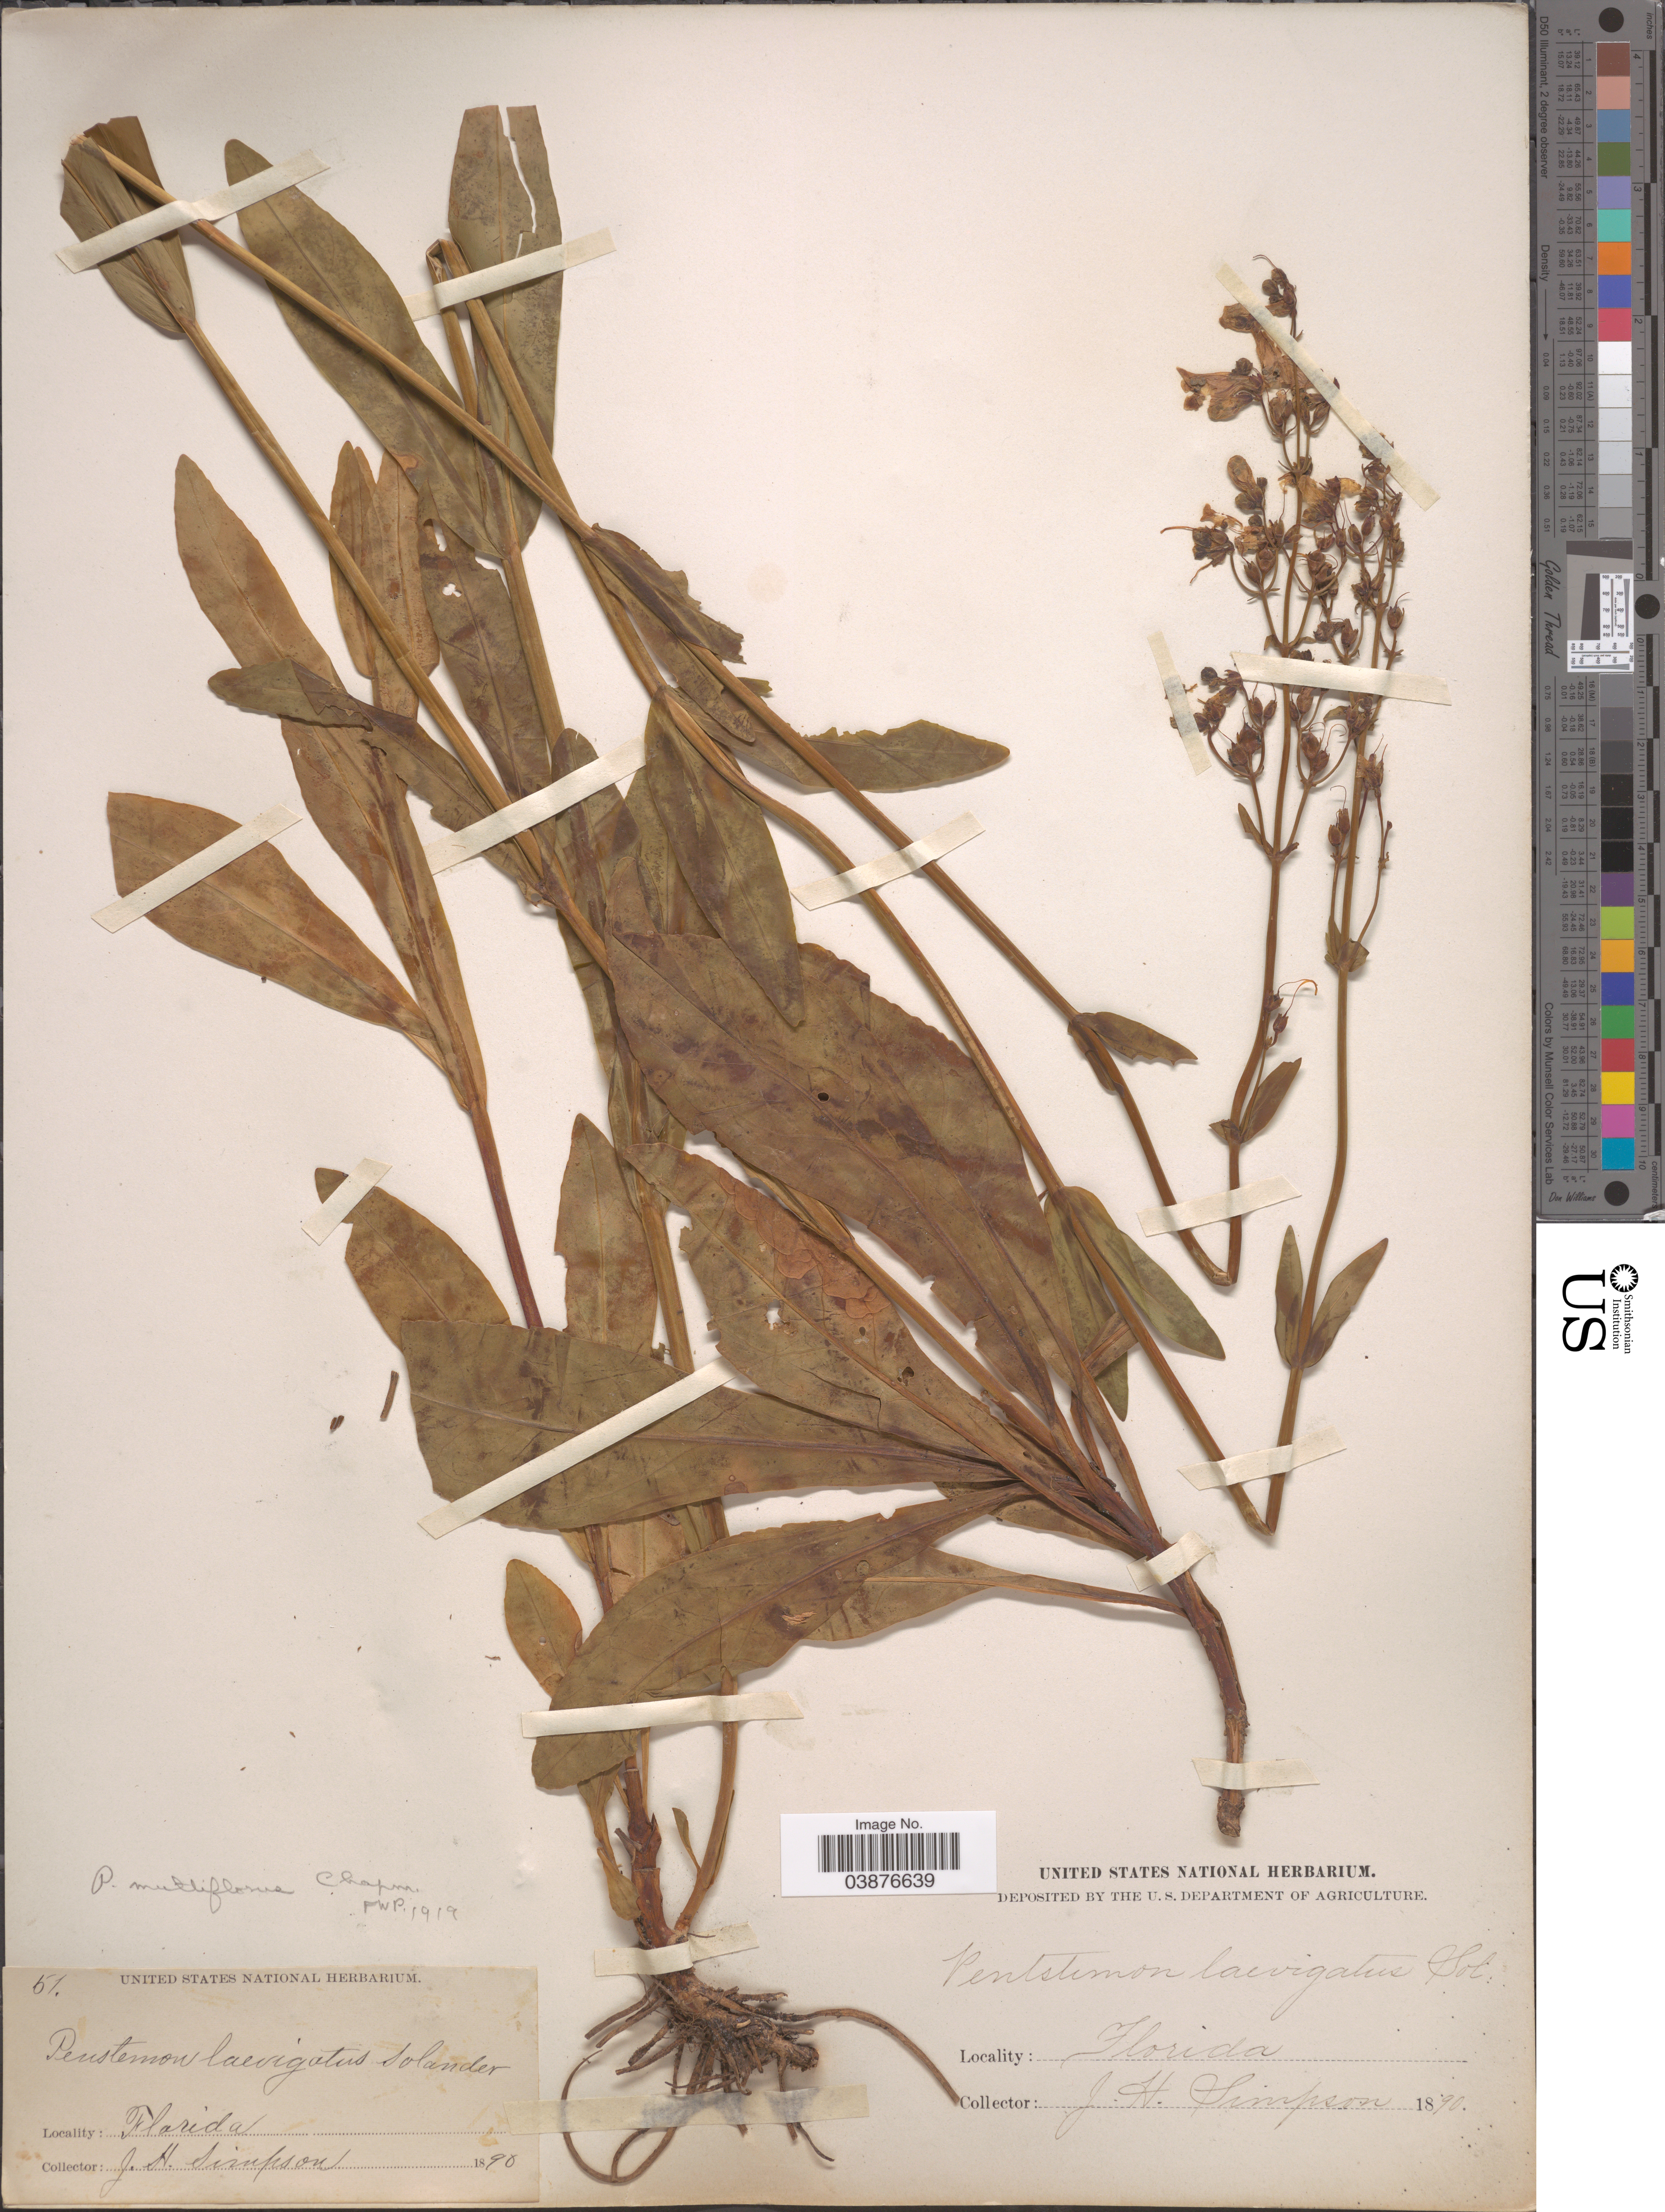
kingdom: Plantae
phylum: Tracheophyta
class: Magnoliopsida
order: Lamiales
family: Plantaginaceae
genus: Penstemon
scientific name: Penstemon multiflorus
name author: (Benth.) Chapm. ex Small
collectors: J. H. Simpson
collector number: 51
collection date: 1890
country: United States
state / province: Florida